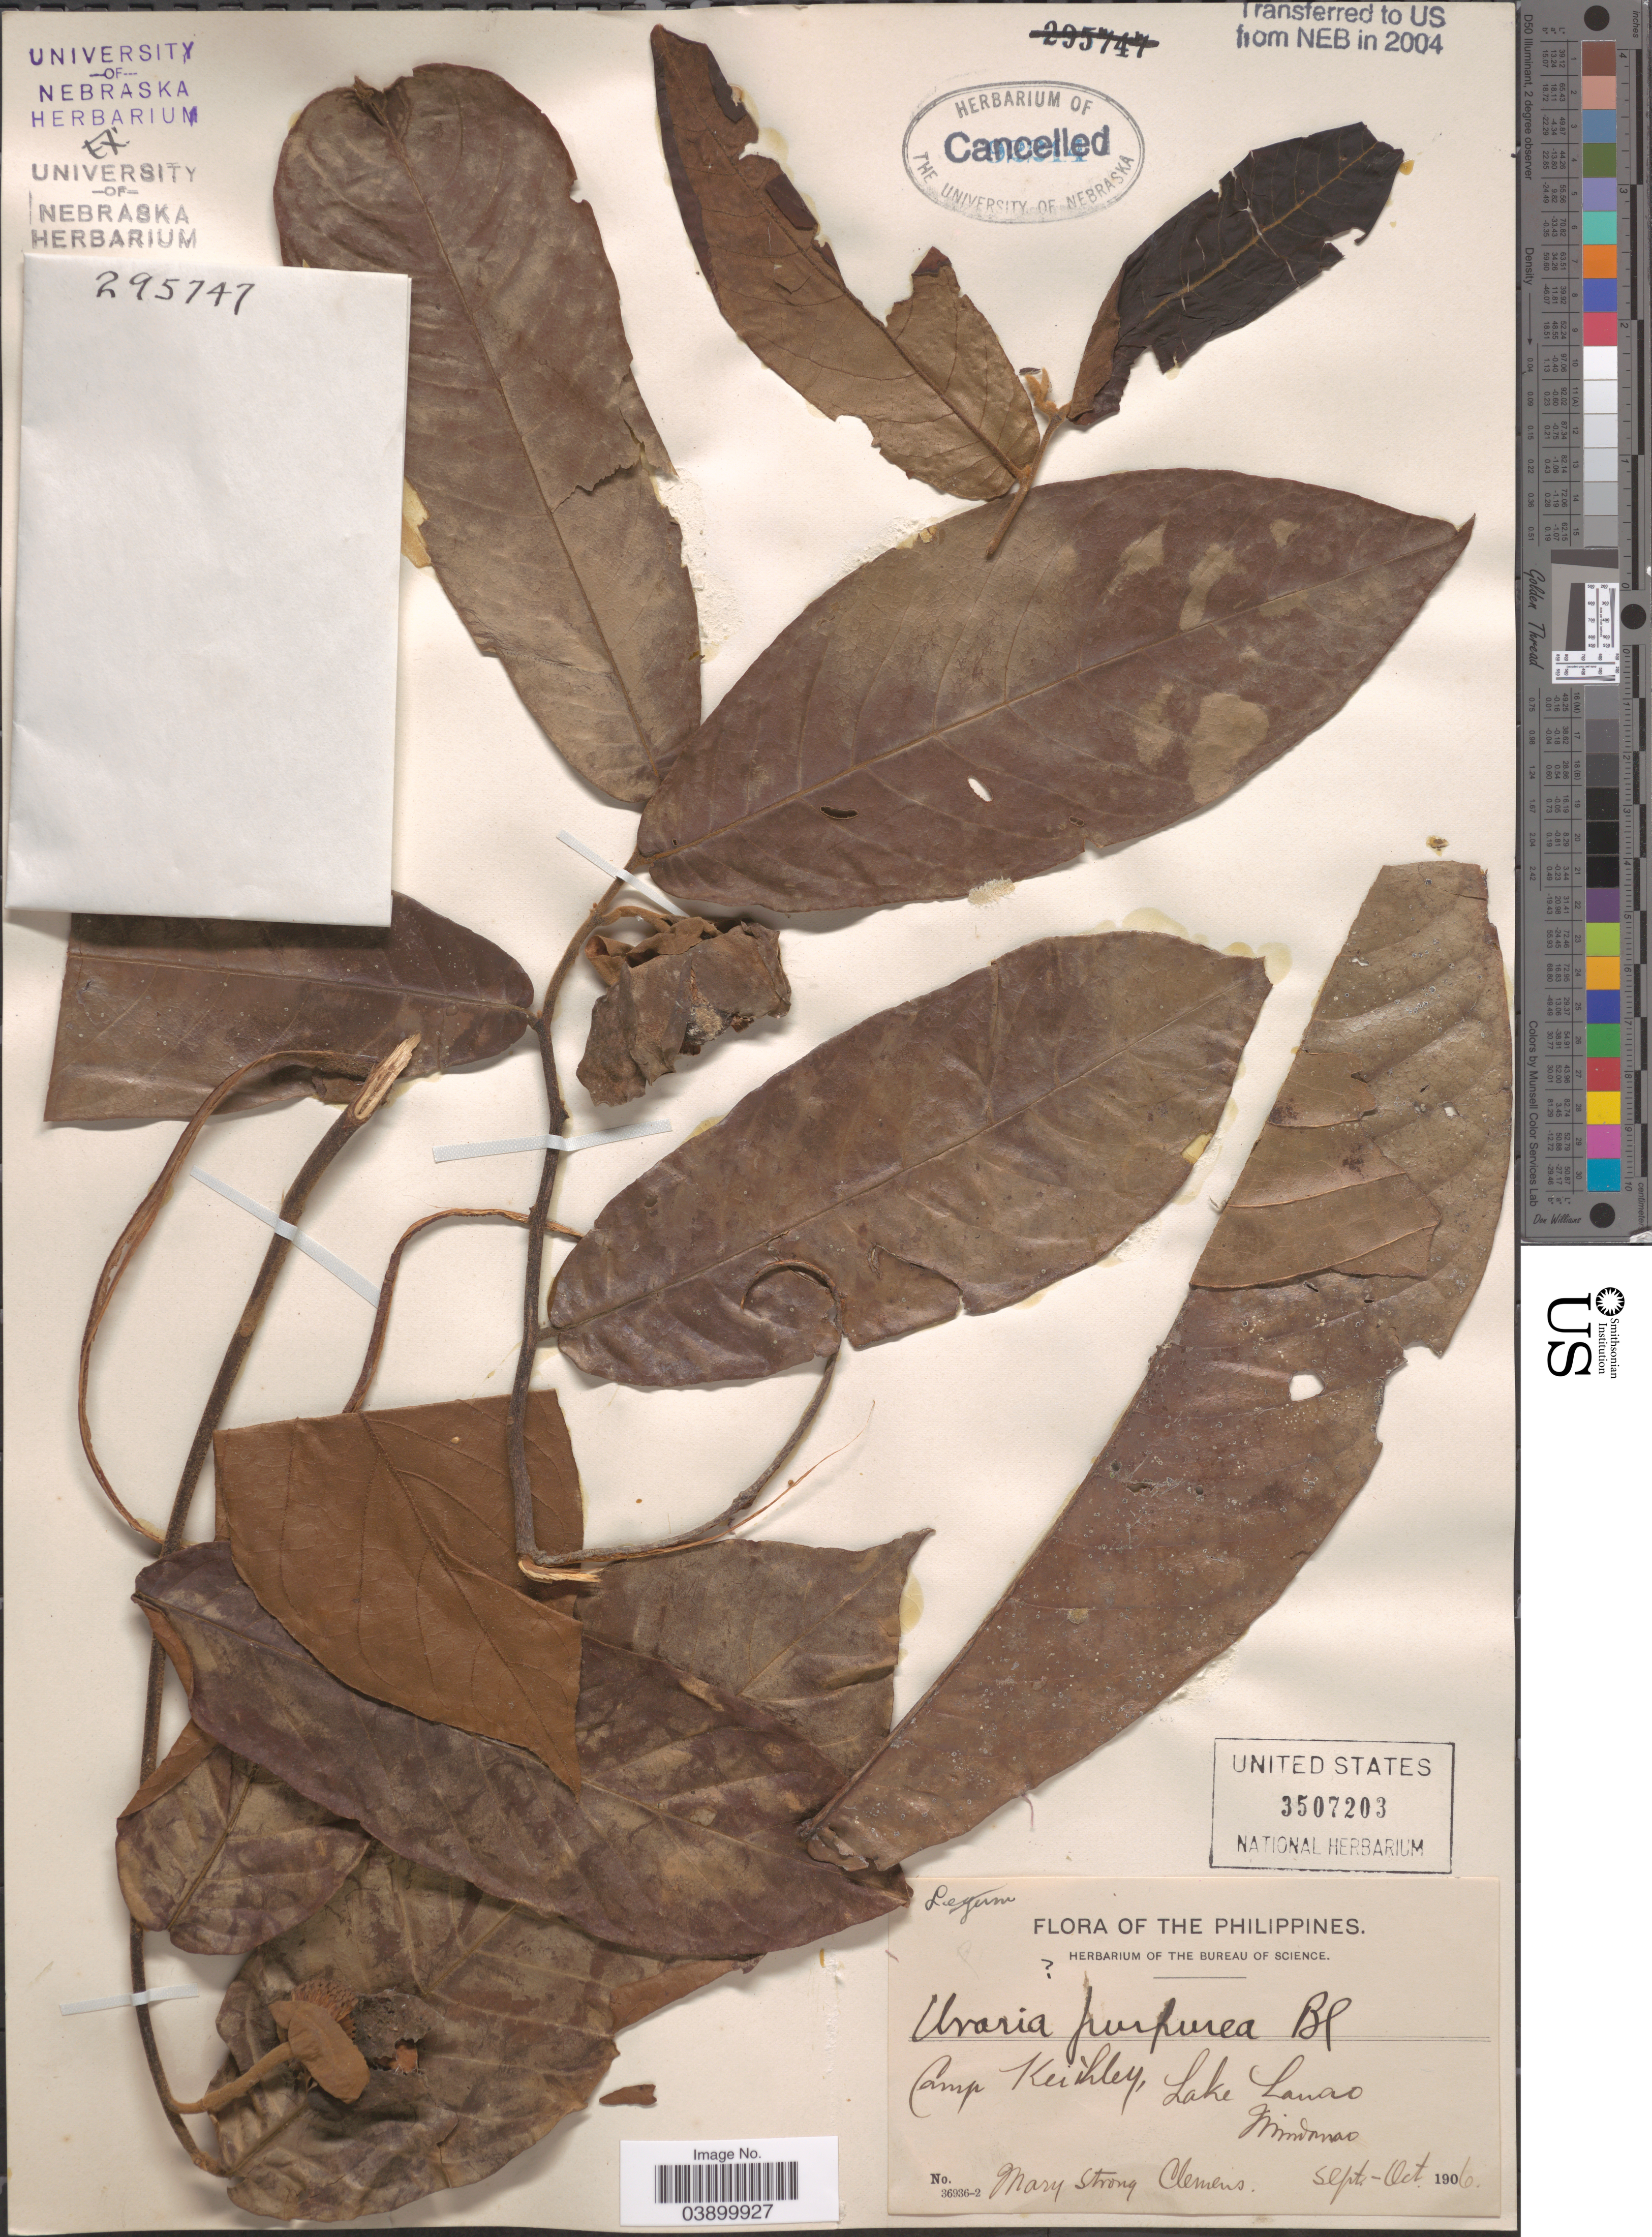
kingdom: Plantae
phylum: Tracheophyta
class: Magnoliopsida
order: Magnoliales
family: Annonaceae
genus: Uvaria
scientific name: Uvaria purpurea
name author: Blume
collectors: M. S. Clemens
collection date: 1906-09/1906-10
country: Philippines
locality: Camp Keithley, Lake Lanao. Mindanao.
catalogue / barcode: US 3507203